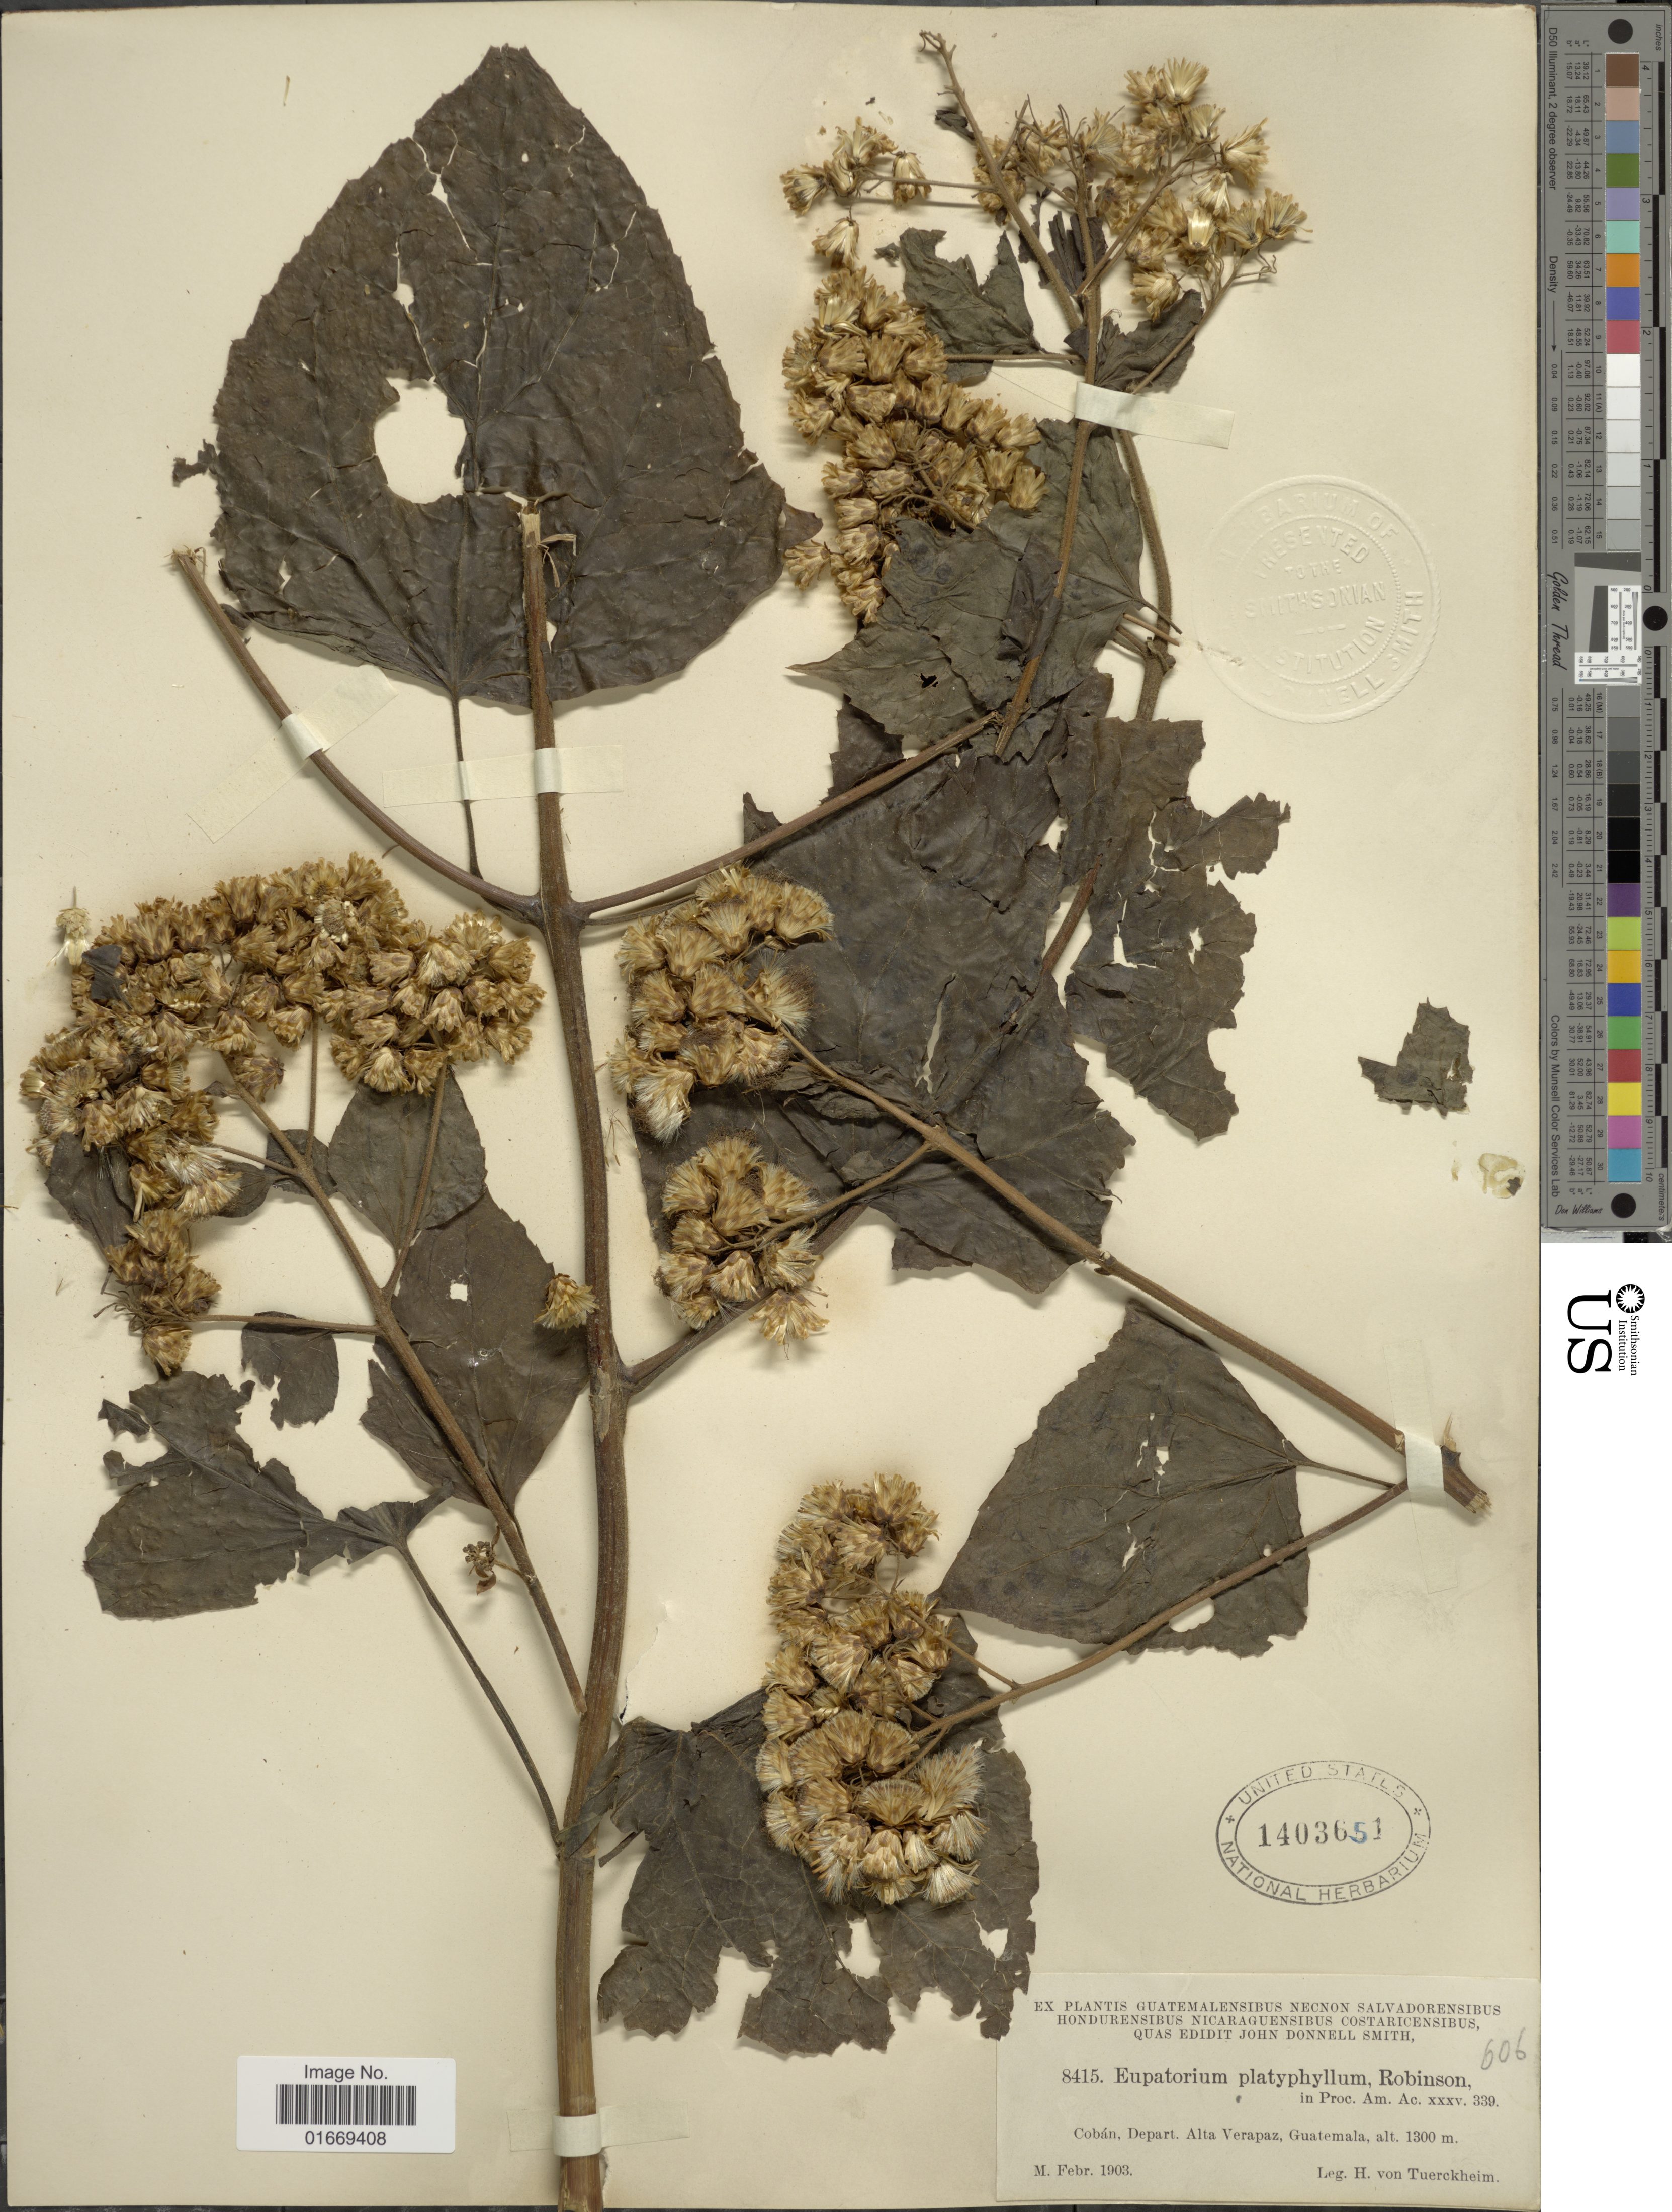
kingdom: Plantae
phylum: Tracheophyta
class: Magnoliopsida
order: Asterales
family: Asteraceae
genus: Bartlettina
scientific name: Bartlettina platyphylla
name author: (B.L. Rob.) R.M. King & H. Rob.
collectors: H. von Türckheim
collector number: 8415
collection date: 1903-02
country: Guatemala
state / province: Alta Verapaz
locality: Cobán, Depart. Alta Verapaz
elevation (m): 1300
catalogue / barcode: US 1403651